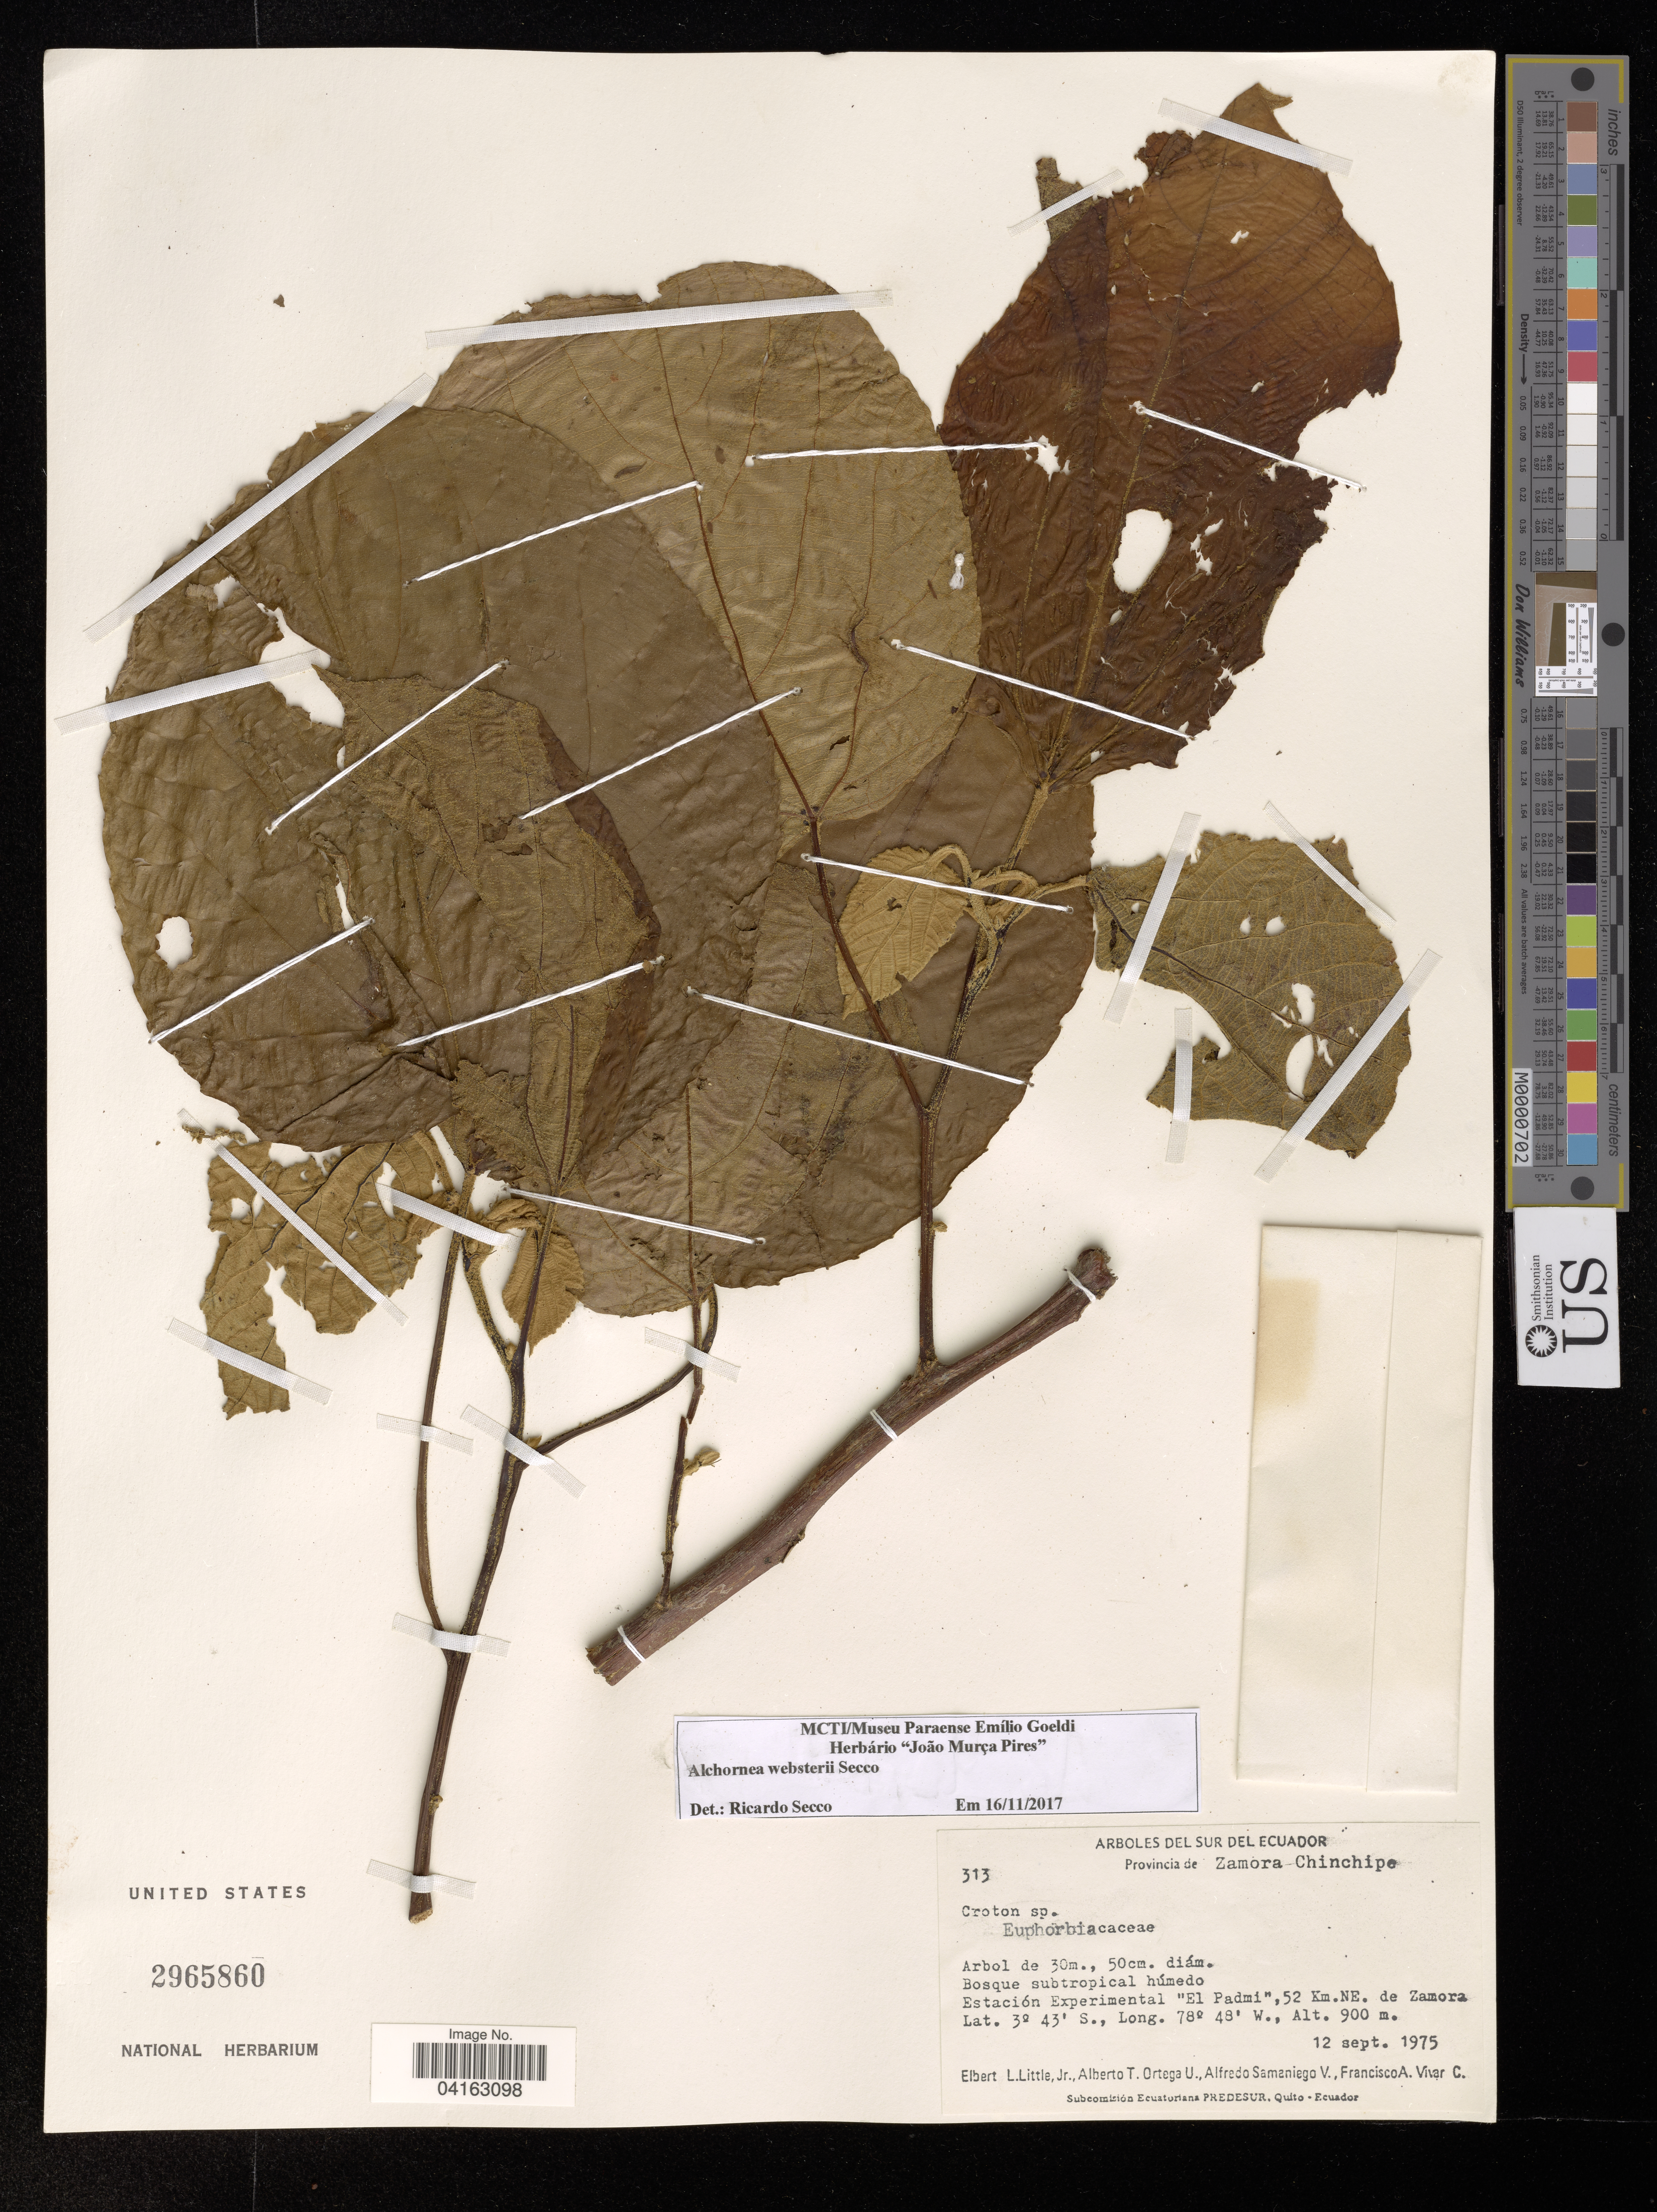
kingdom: Plantae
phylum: Tracheophyta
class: Magnoliopsida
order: Malpighiales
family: Euphorbiaceae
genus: Alchornea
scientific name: Alchornea websteri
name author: Secco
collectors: E. L. Little, A. T. Ortega U., A. Samaniego V. & F. A. Vivar C.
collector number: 313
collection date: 1975-09-12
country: Ecuador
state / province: Zamora-Chinchipe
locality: Provincia de Zamora-Chinchipe. Estación Experimental "El Padmi", 52 Km. NE. de Zamora.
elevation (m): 900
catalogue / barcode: US 2965860